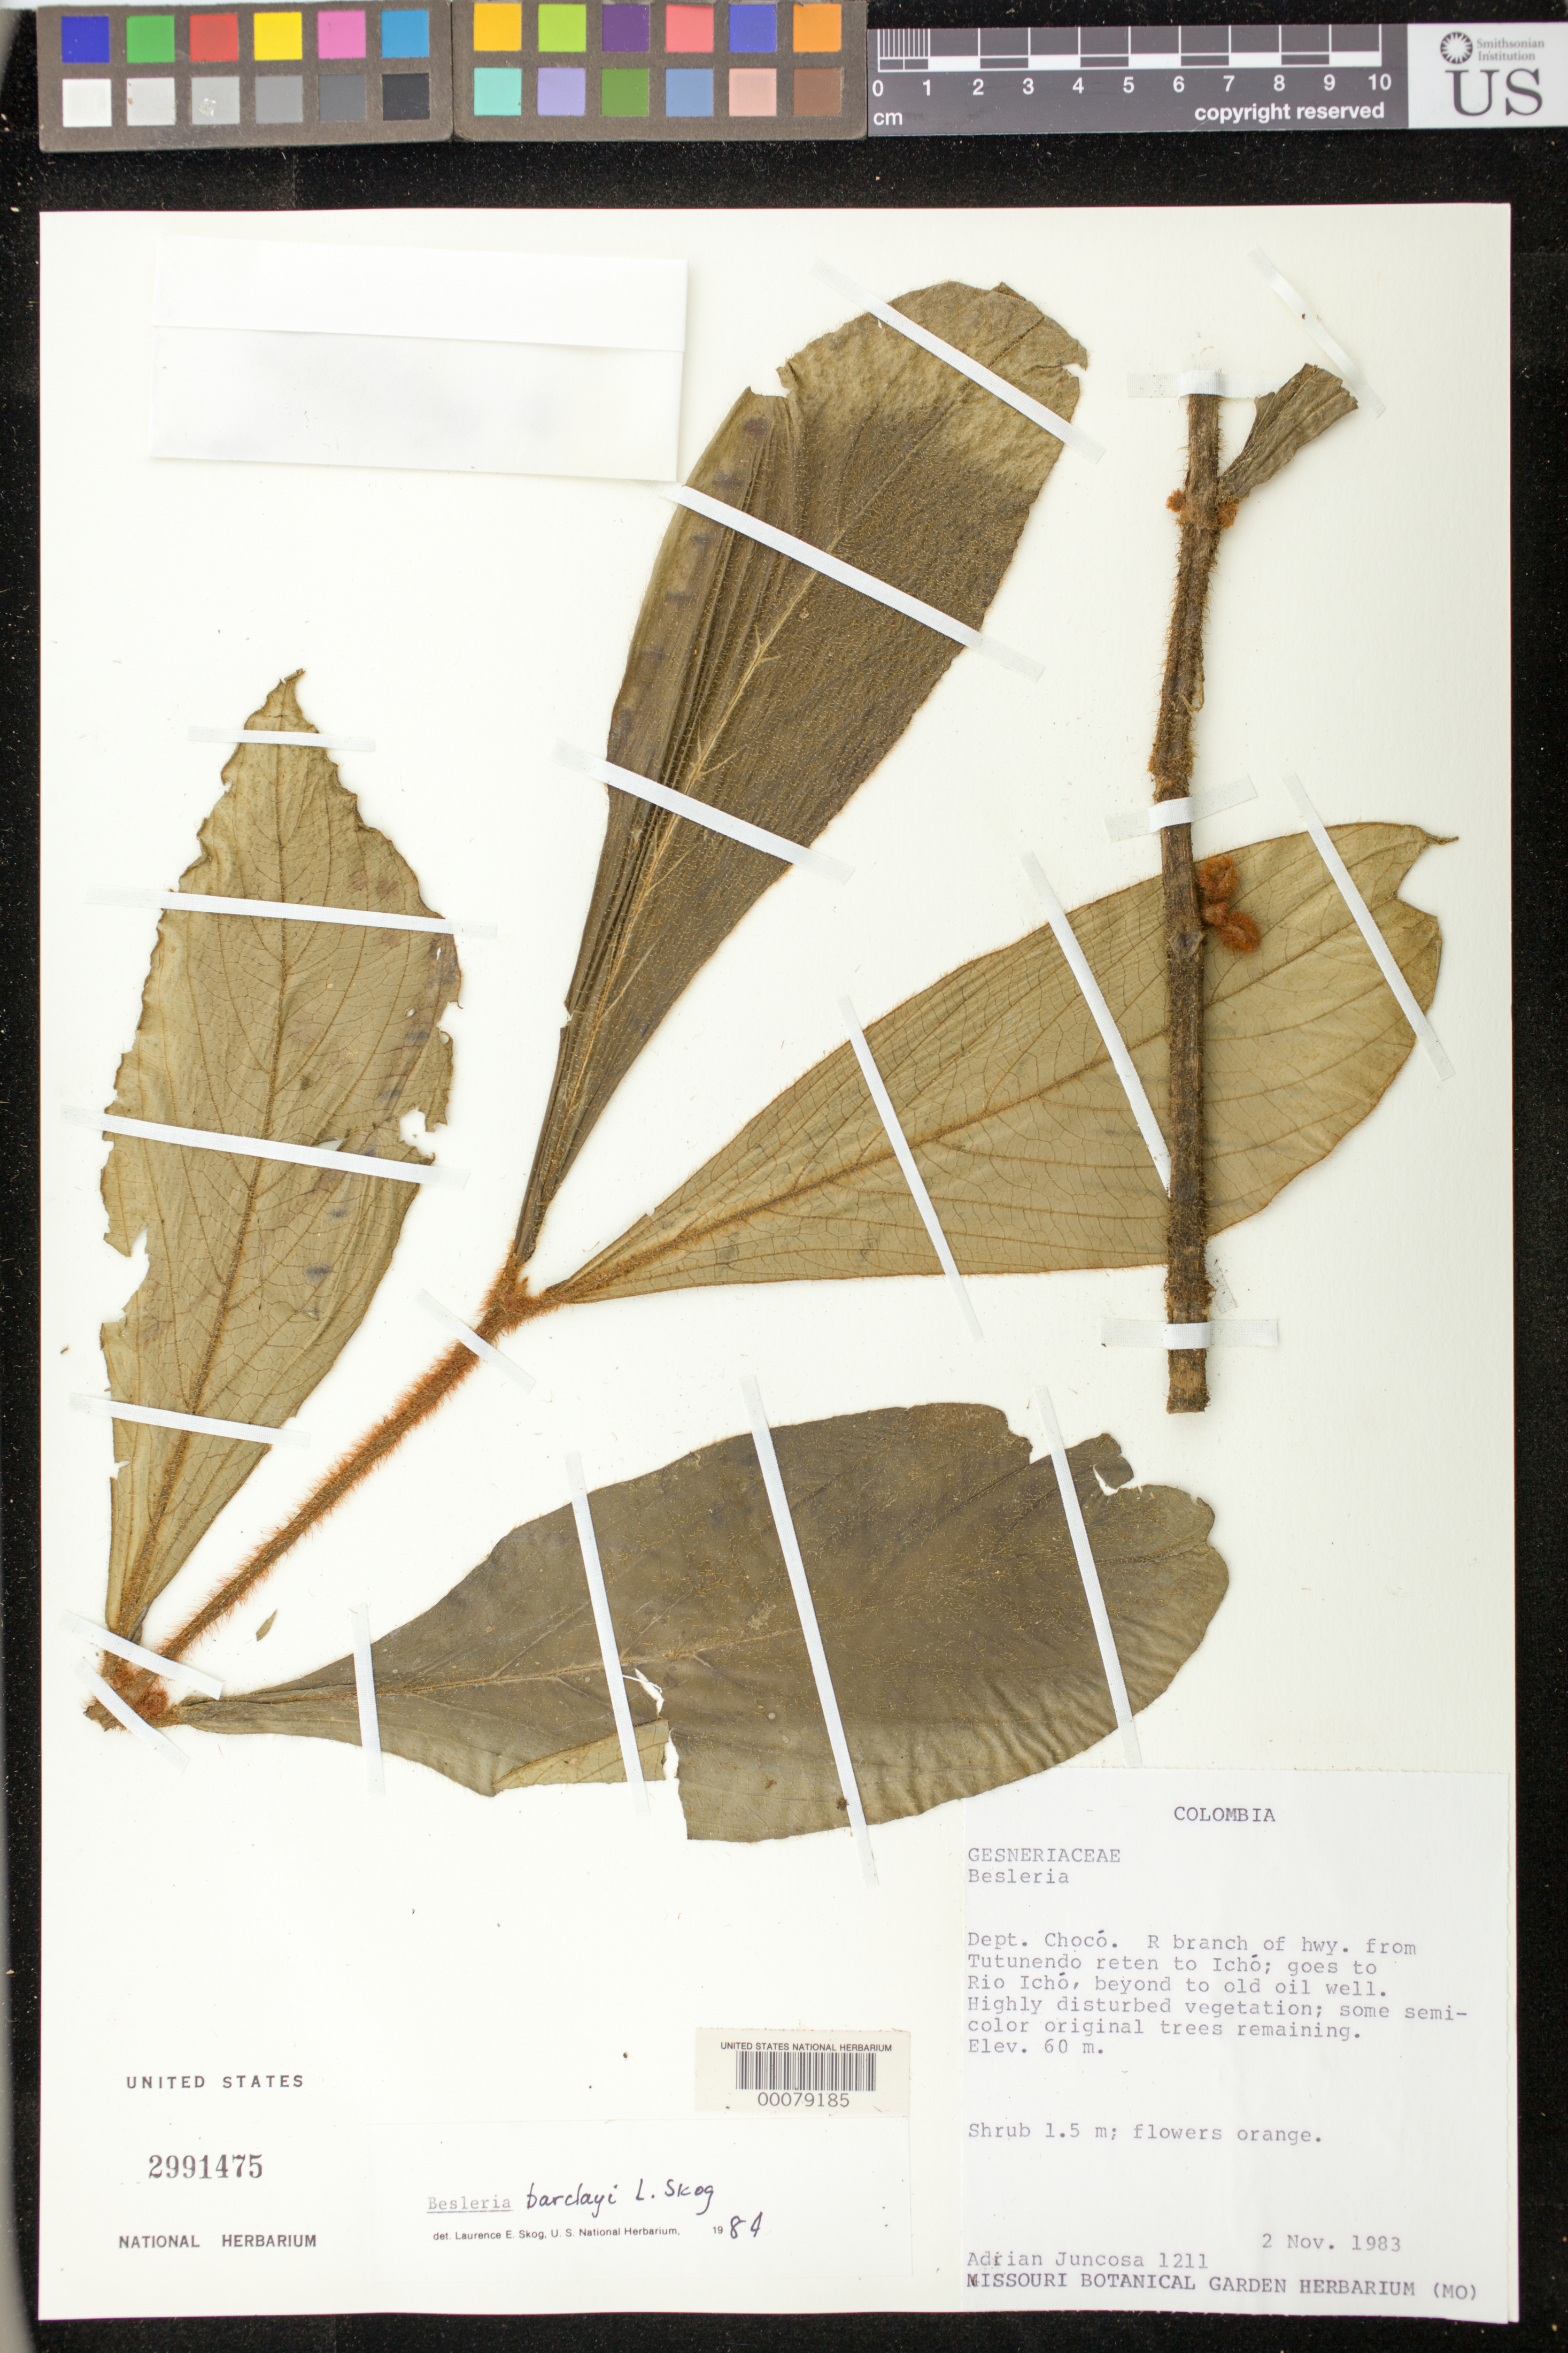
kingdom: Plantae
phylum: Tracheophyta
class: Magnoliopsida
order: Lamiales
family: Gesneriaceae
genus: Besleria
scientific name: Besleria barclayi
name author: L.E. Skog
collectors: A. Juncosa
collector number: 1211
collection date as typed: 02 Nov 1983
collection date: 1983-11-02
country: Colombia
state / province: Chocó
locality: R branch of highway from Tutunendo Reten to Icho, goes to Rio Icho, beyond old oil well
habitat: Highly disturbed vegetation, some semicolor orig trees remaining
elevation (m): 60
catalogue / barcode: US 2991475